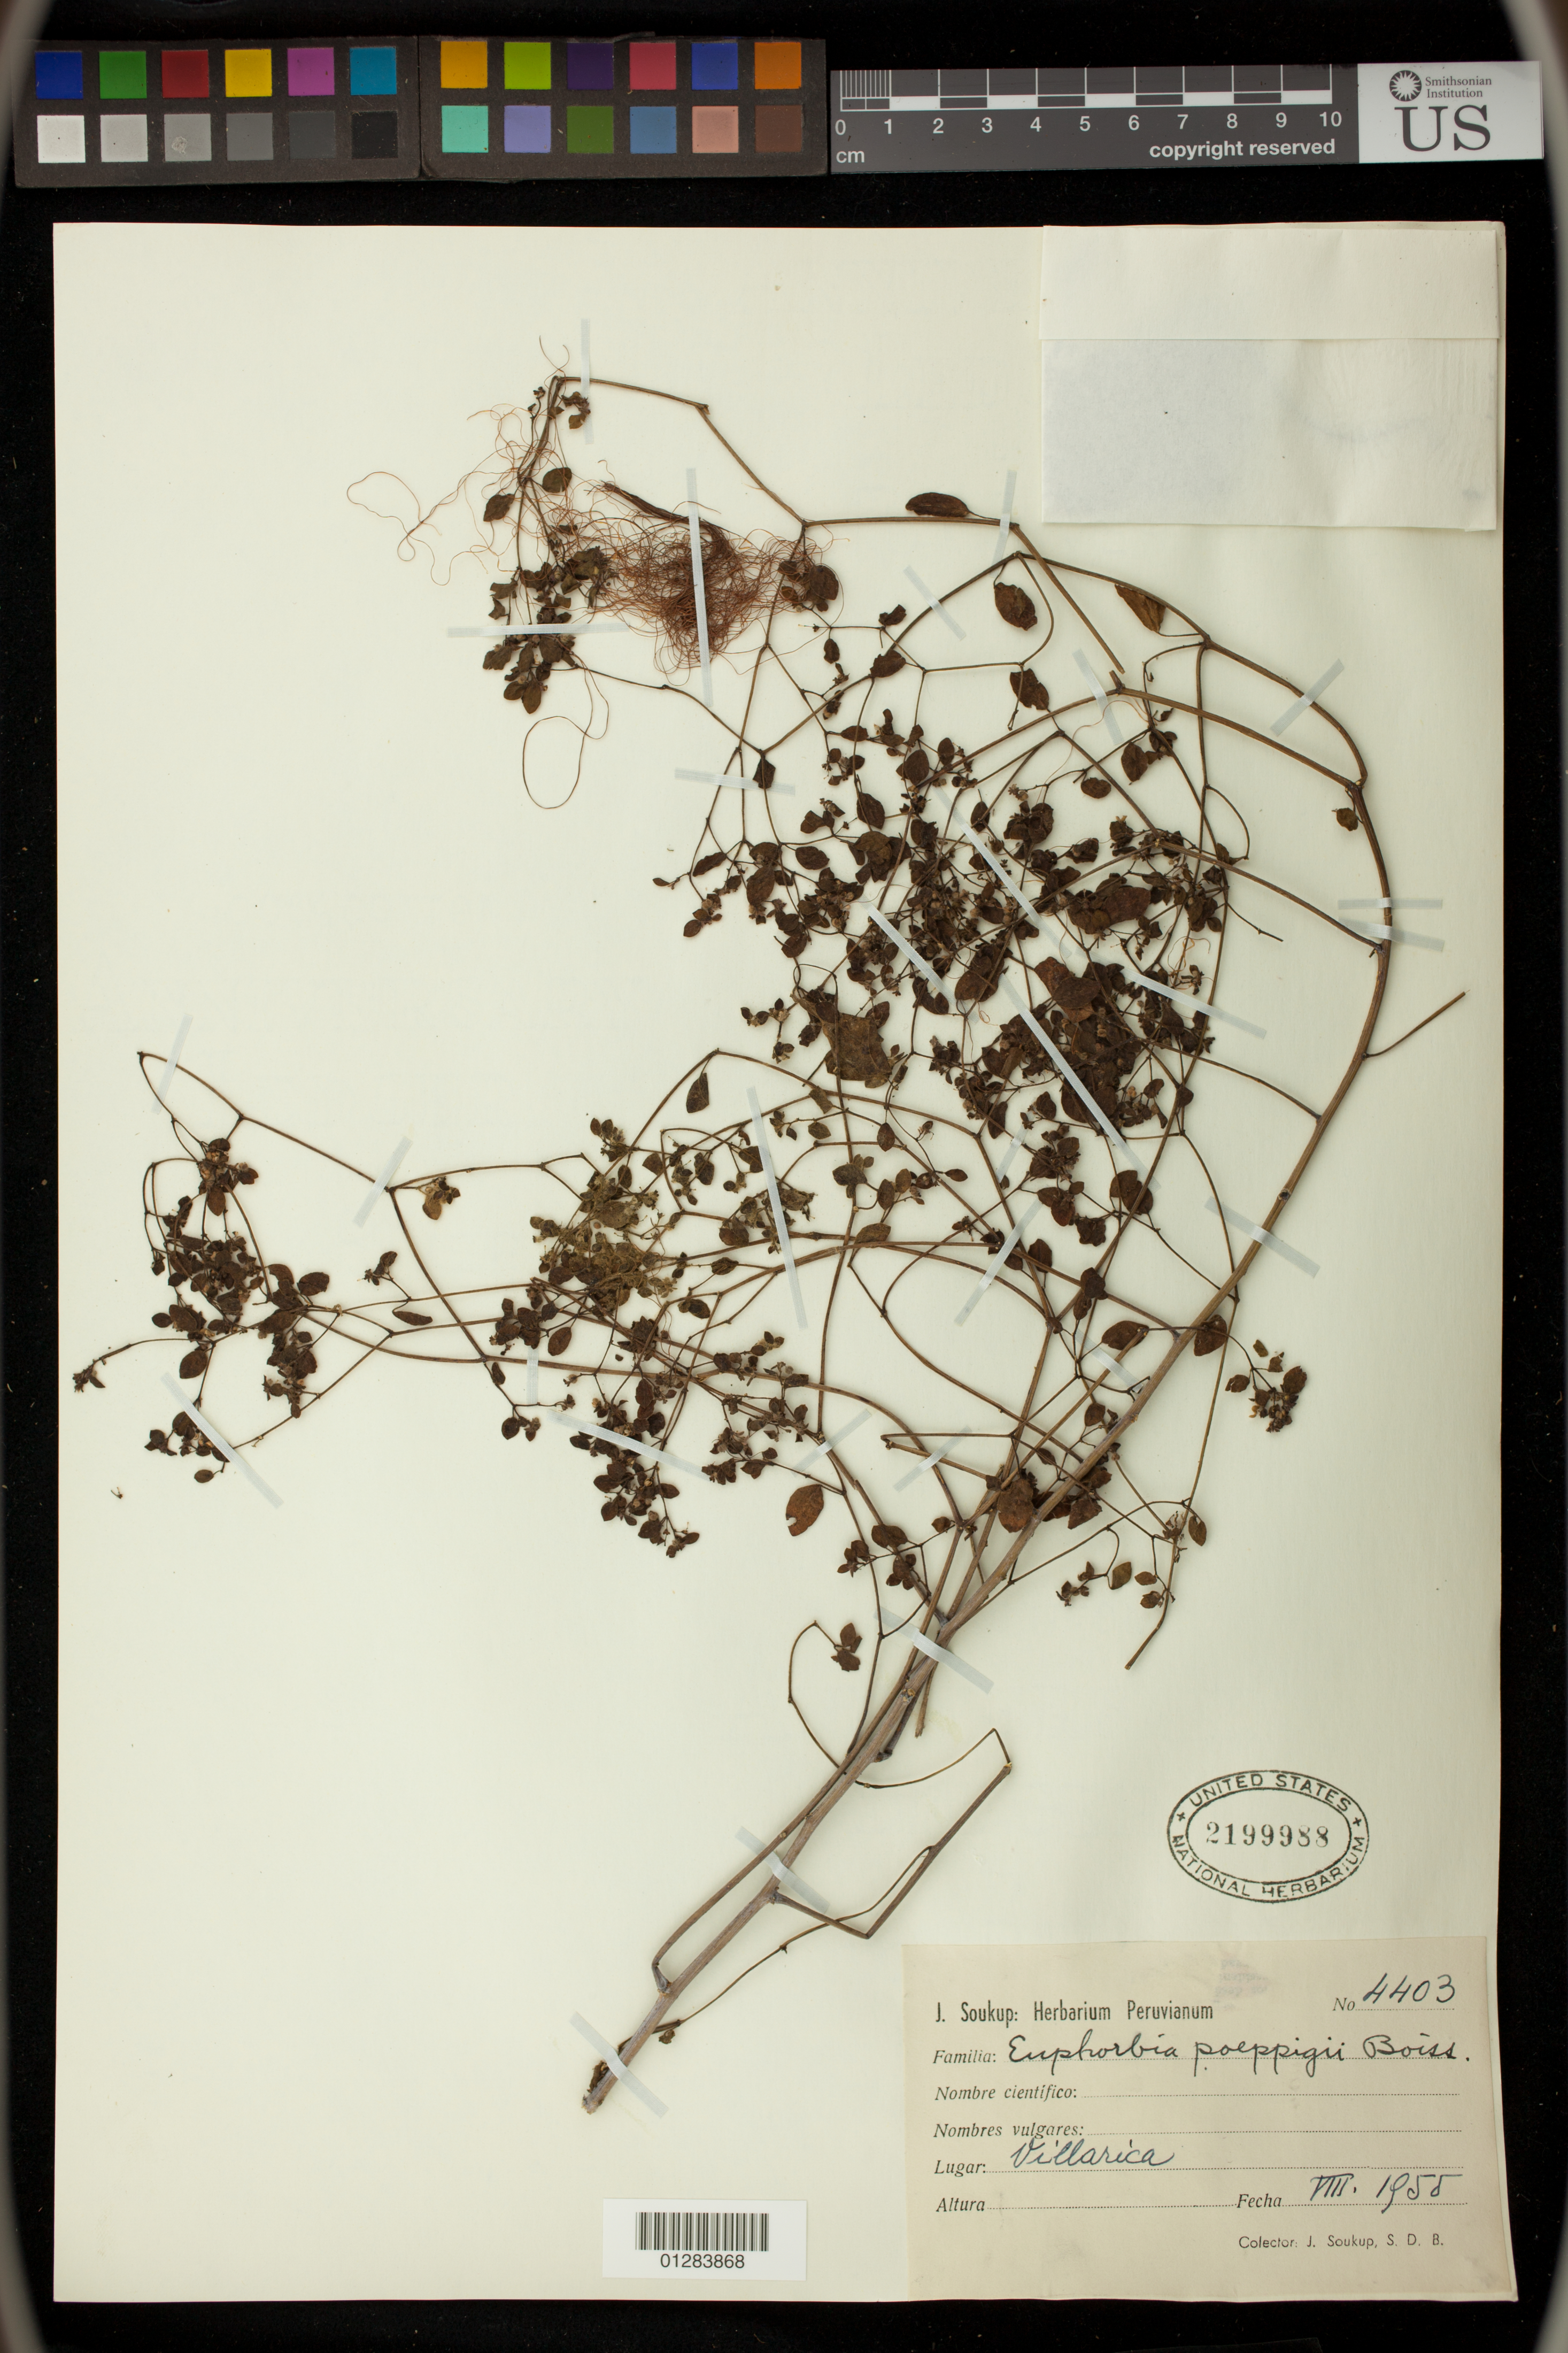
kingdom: Plantae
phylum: Tracheophyta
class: Magnoliopsida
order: Malpighiales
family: Euphorbiaceae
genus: Euphorbia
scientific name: Euphorbia poeppigii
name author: (Klotzsch & Garcke) Boiss.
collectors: J. Soukup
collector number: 4403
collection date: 1955-08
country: Peru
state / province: San Martín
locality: Villarica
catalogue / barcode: US 2199988